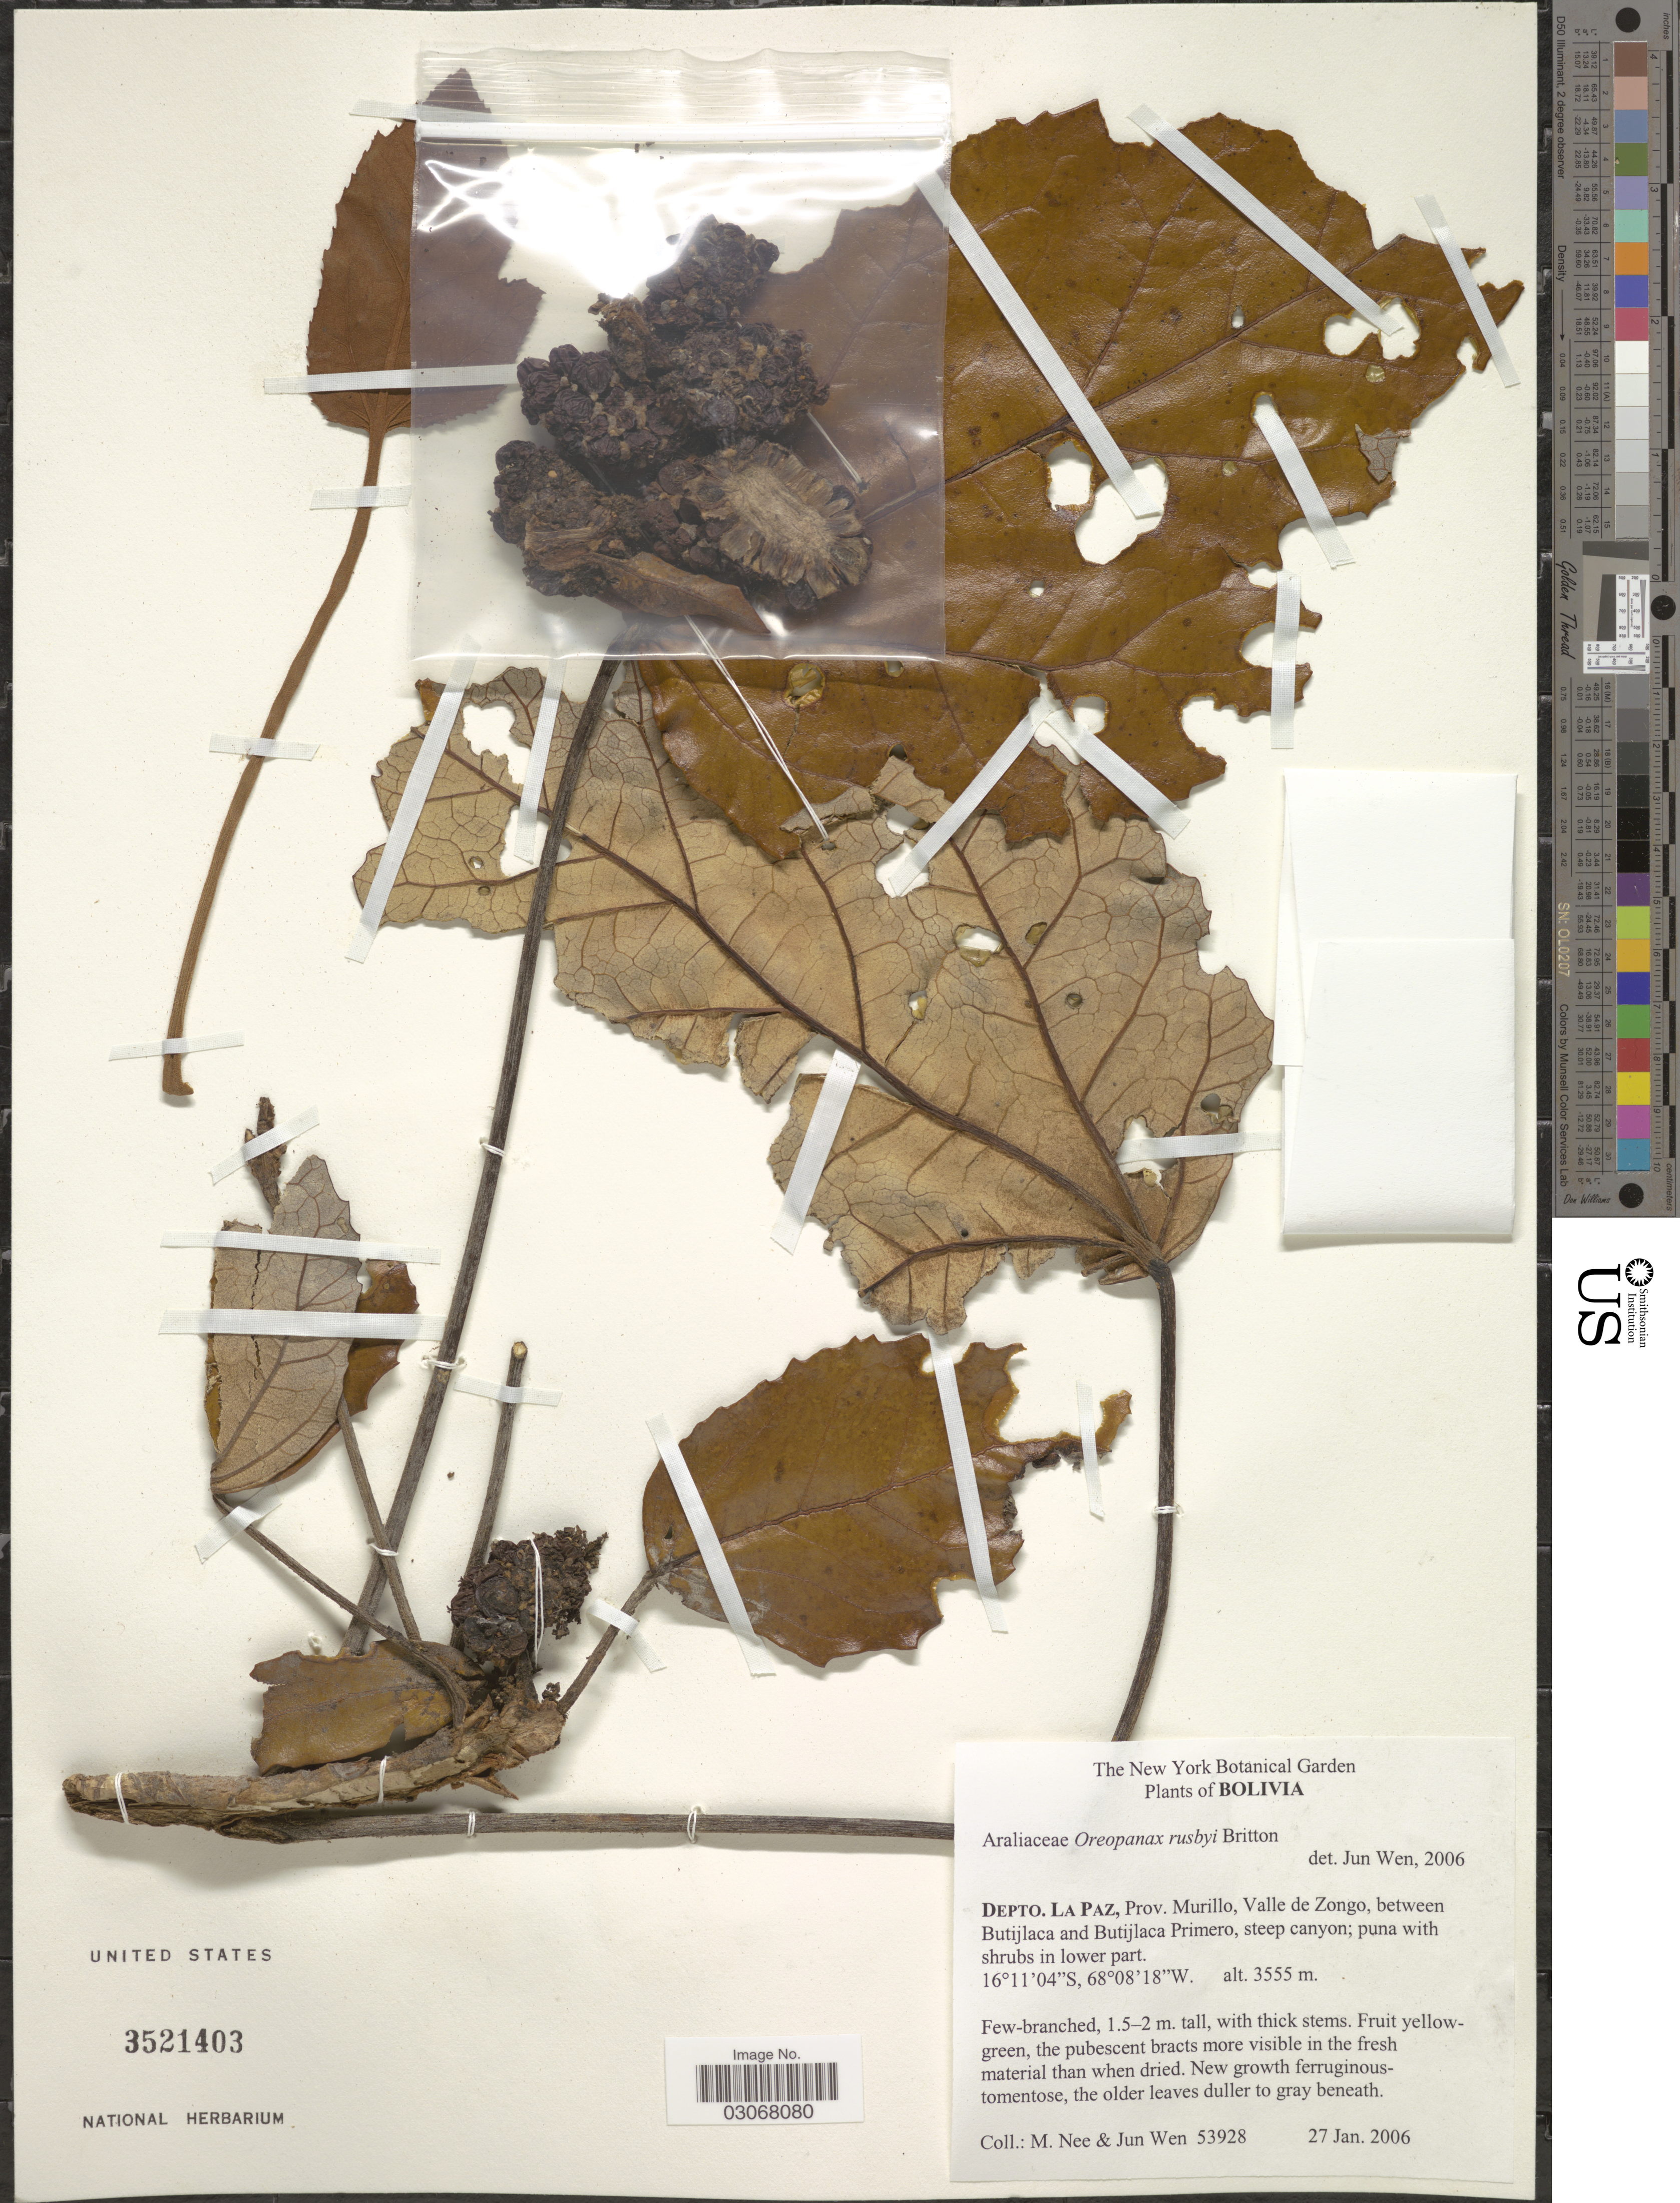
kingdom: Plantae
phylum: Tracheophyta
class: Magnoliopsida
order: Apiales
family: Araliaceae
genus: Oreopanax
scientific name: Oreopanax rusbyi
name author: Britton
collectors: M. Nee & J. Wen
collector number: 53928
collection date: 2006-01-27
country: Bolivia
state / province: La Paz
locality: Depto. La Paz, Prov. Murillo, Valle de Zongo, between Butijlaca and Butijlaca Primero.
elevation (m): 3555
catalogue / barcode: US 3521403